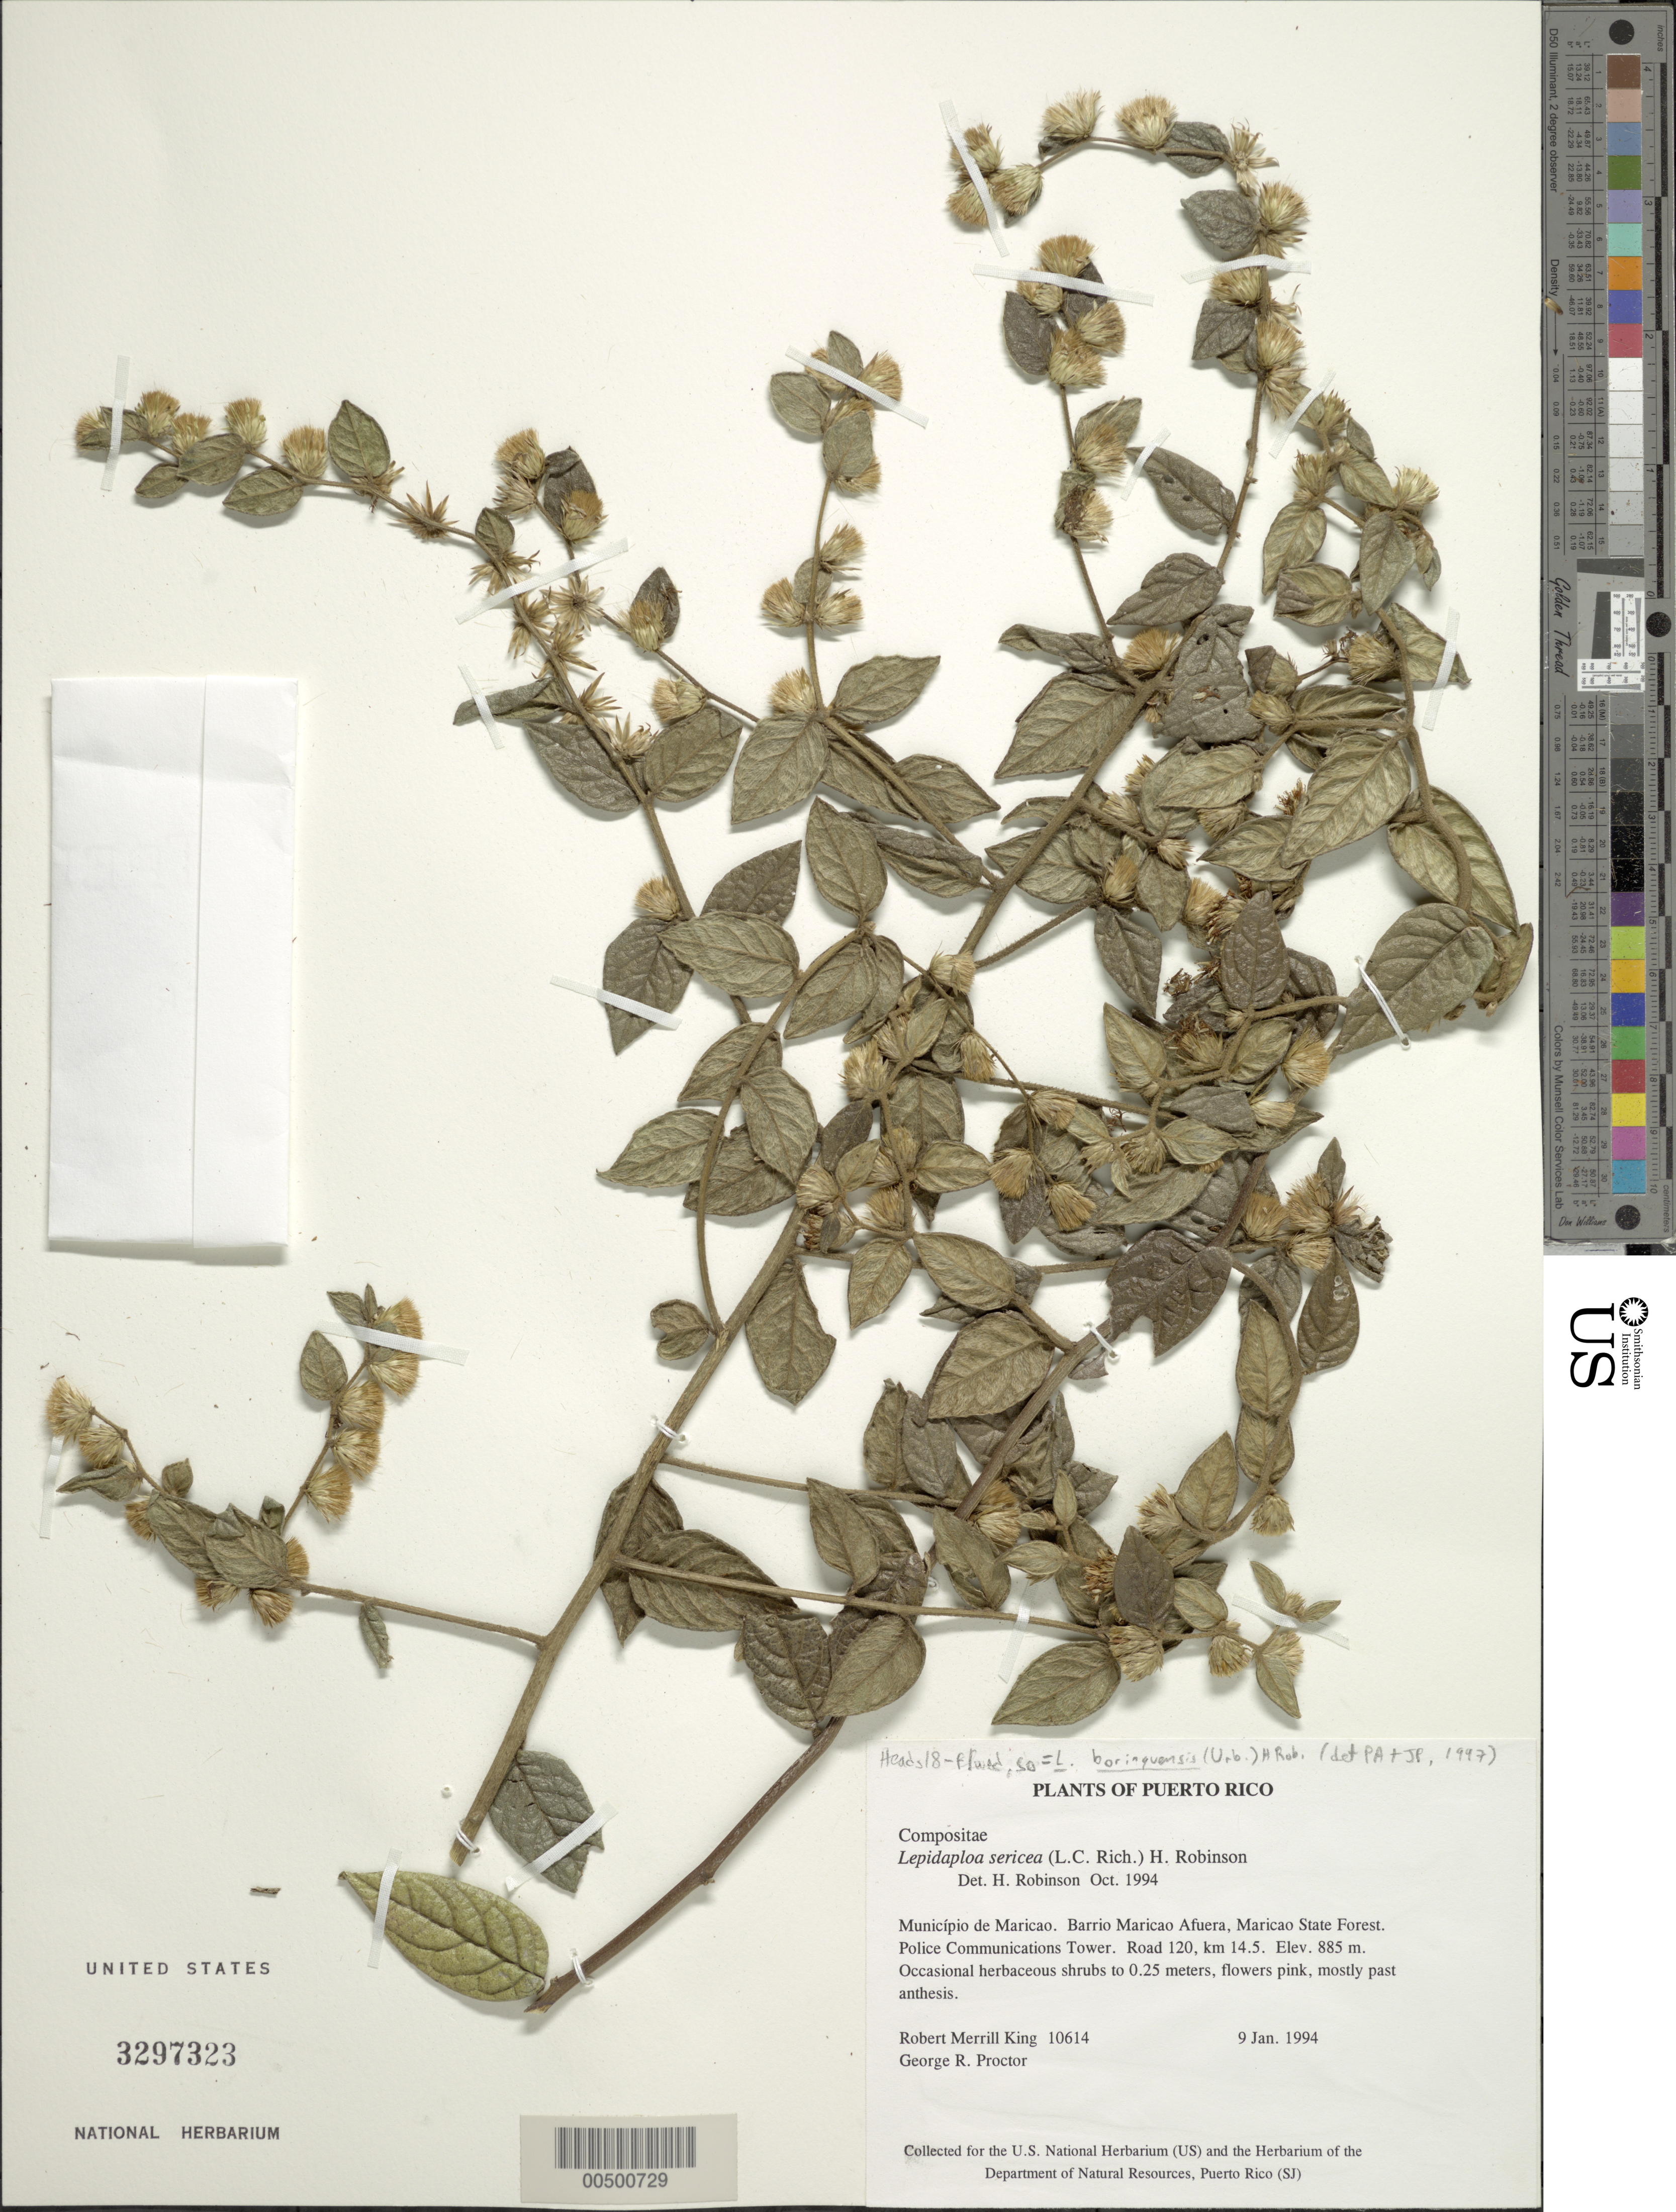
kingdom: Plantae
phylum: Tracheophyta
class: Magnoliopsida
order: Asterales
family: Asteraceae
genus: Lepidaploa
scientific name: Lepidaploa borinquensis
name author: (Urb.) H. Rob.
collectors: R. M. King & G. Proctor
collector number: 10614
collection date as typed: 09 Jan 1994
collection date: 1994-01-09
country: Puerto Rico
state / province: Maricao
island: Greater Antilles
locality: Barrio Maricao Afuera, Maricao State Forest. Police Communications Tower. Road 120, km 14.5, Maricao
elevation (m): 885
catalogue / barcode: US 3297323